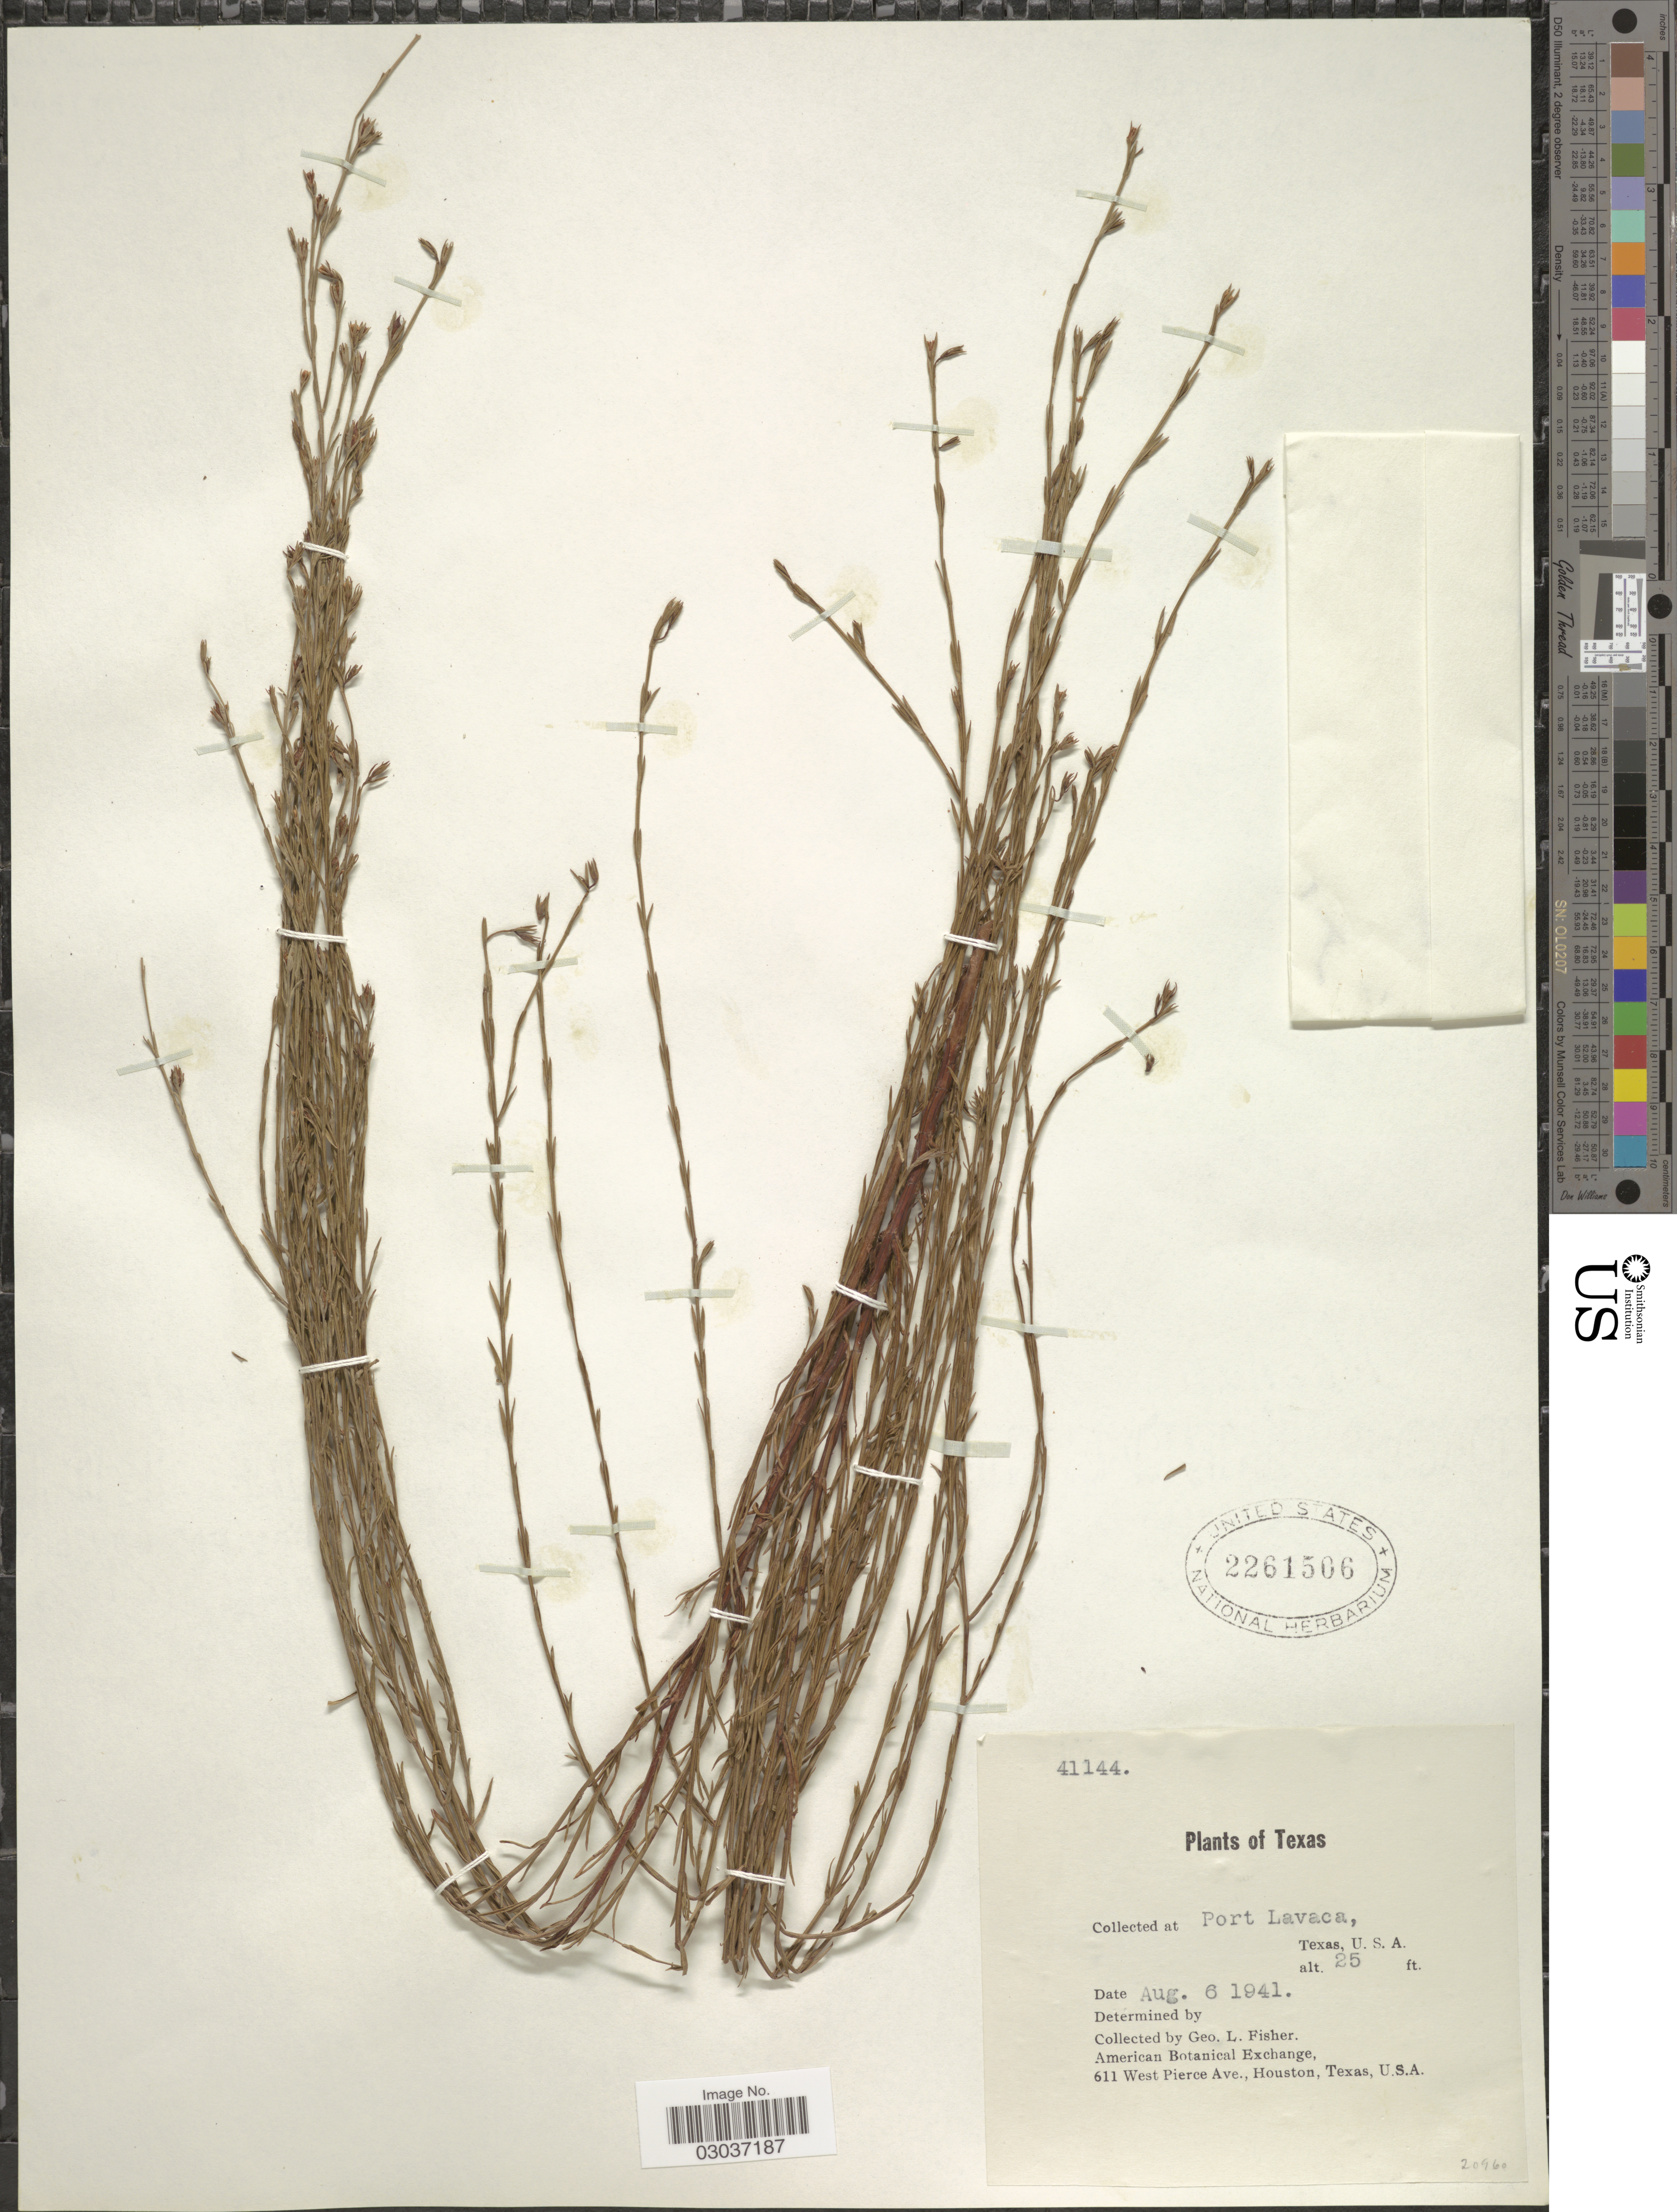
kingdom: Plantae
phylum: Tracheophyta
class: Magnoliopsida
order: Myrtales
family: Lythraceae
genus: Lythrum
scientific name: Lythrum sp.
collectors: G. L. Fisher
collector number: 41144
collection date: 1941-08-06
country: United States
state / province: Texas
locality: Port Lavaca.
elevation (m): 8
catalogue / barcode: US 2261506